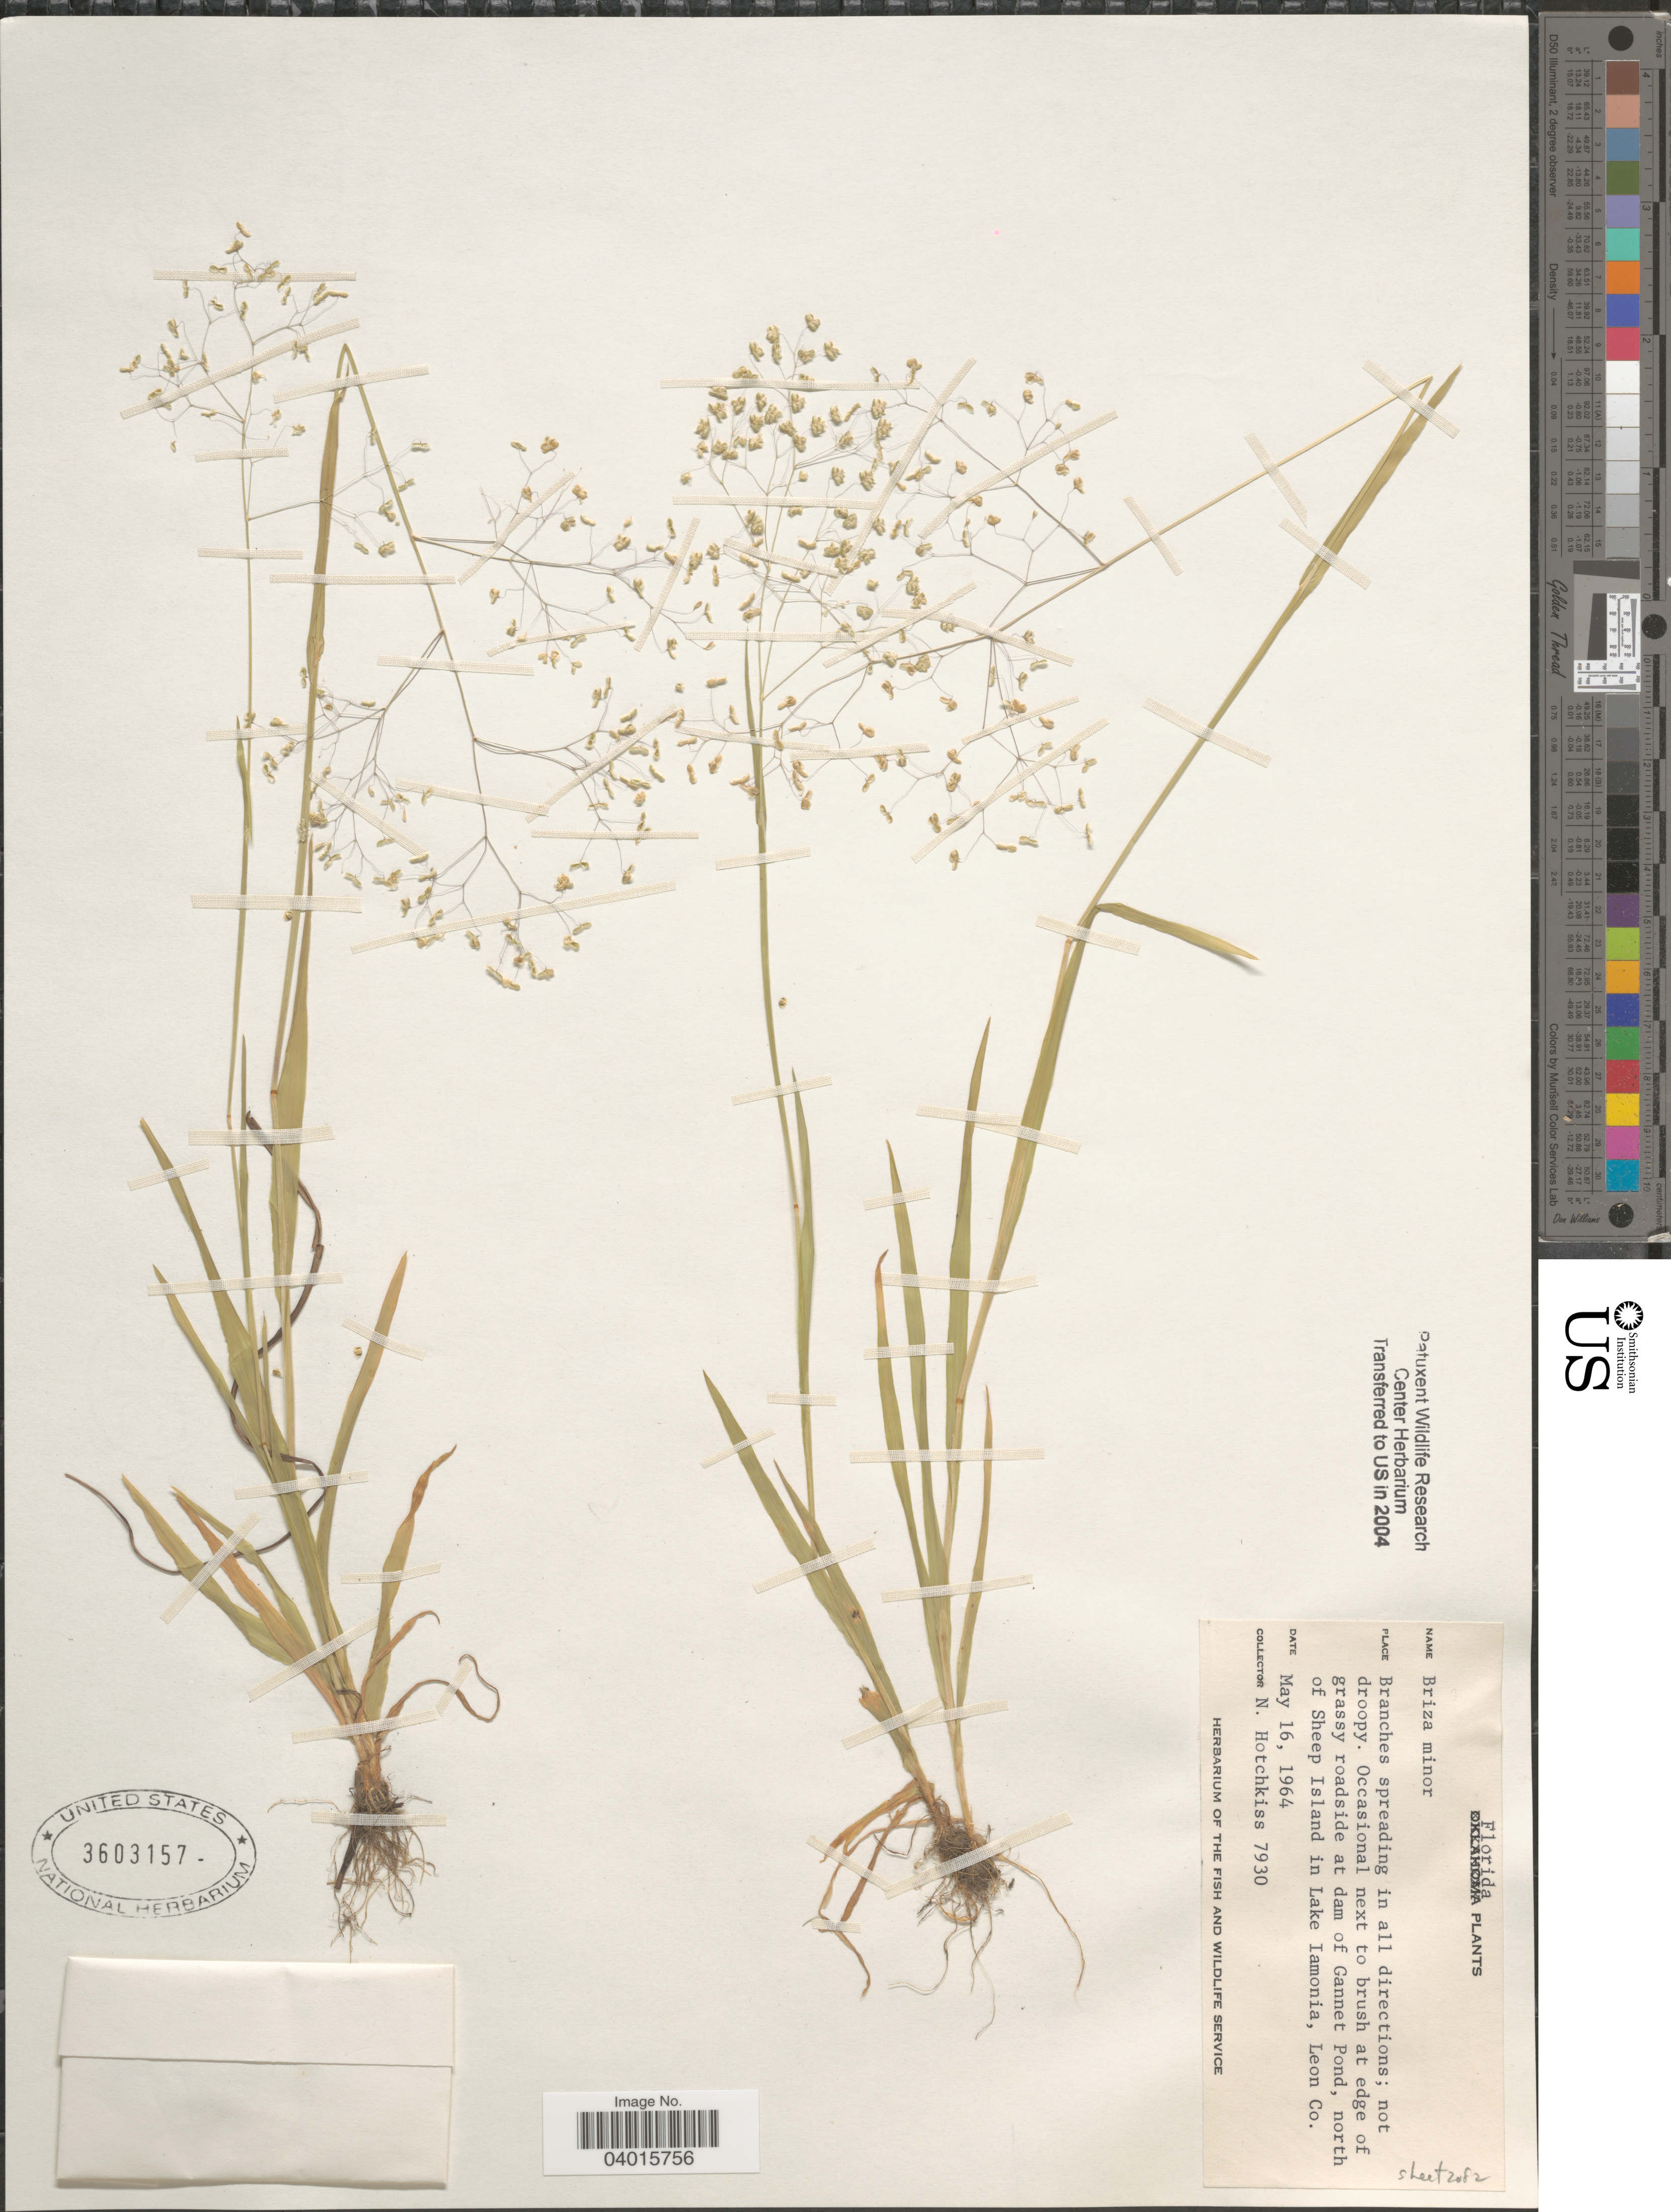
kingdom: Plantae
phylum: Tracheophyta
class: Liliopsida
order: Poales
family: Poaceae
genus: Briza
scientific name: Briza minor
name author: L.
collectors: N. Hotchkiss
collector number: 7930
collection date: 1964-05-16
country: United States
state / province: Florida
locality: Branches spreading in all directions. Next to brush at edge of grassy roadside at dam of Gannet Pond, north of Sheep Island in Lake Iamonia, Leon Co.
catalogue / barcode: US 3603157